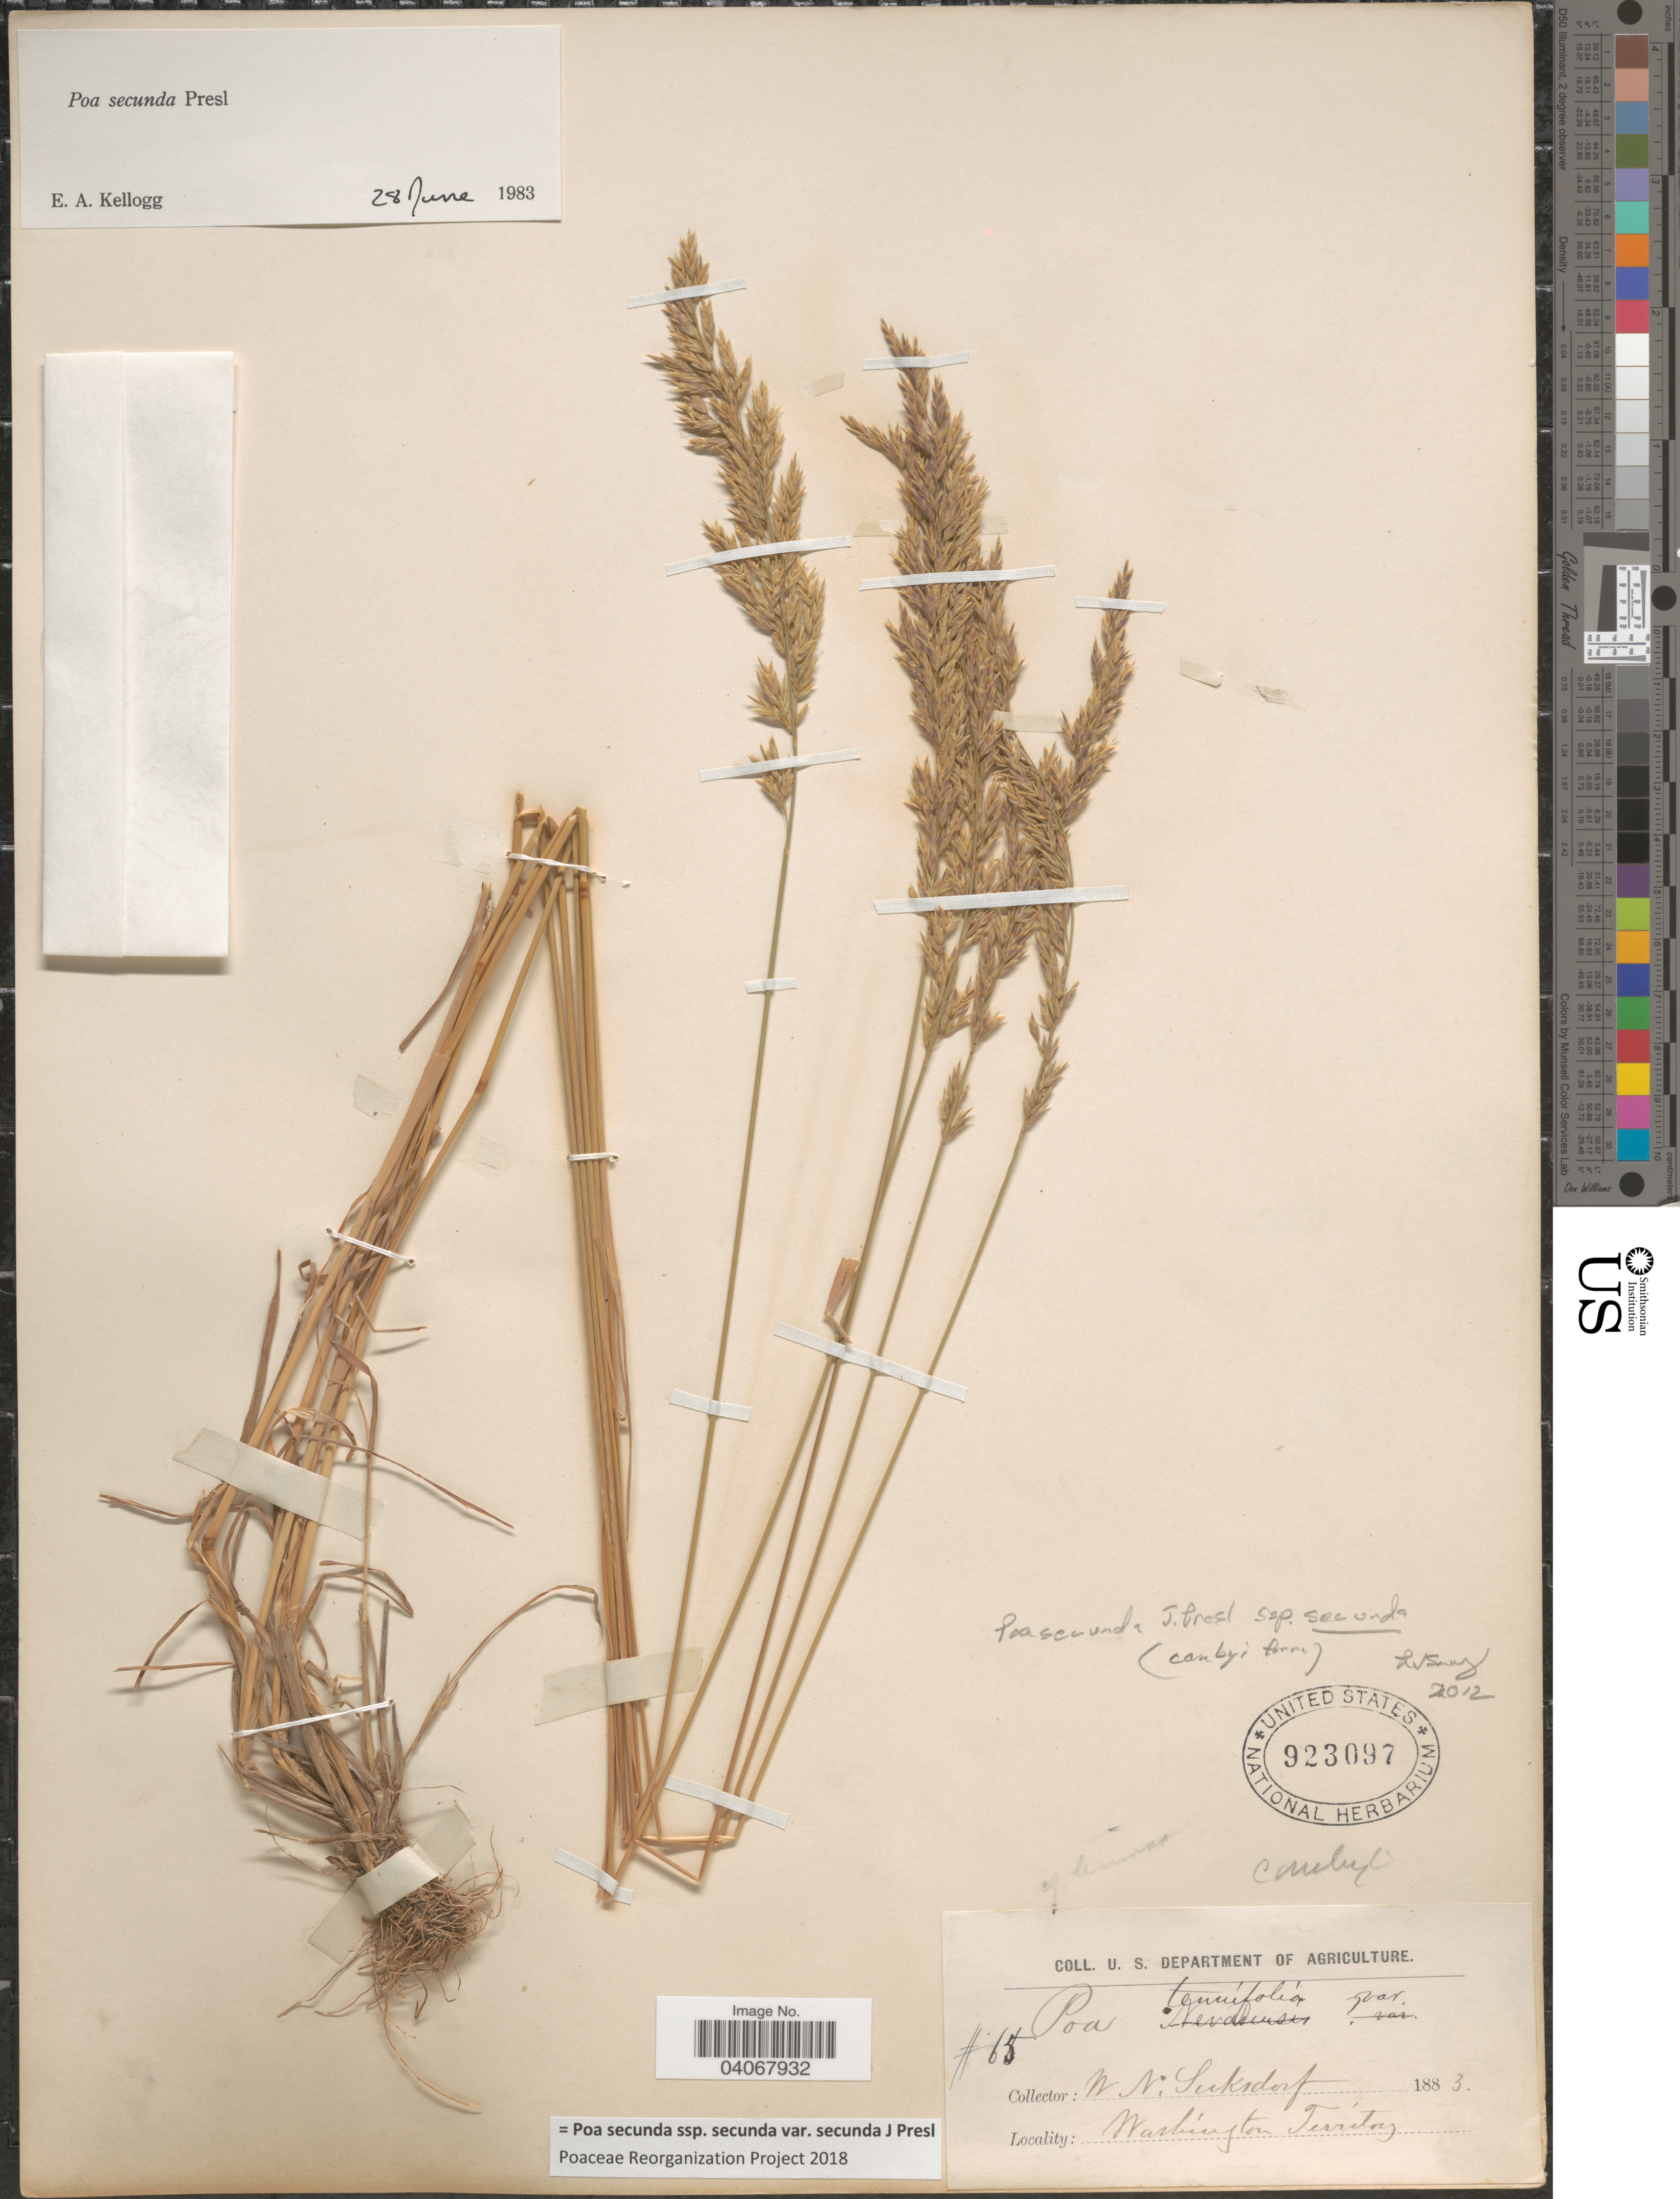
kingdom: Plantae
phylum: Tracheophyta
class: Liliopsida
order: Poales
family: Poaceae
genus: Poa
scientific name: Poa secunda subsp. secunda var. secunda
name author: J. Presl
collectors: W. N. Suksdorf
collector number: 65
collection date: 1883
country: United States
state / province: Washington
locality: Washington Territory.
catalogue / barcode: US 923097